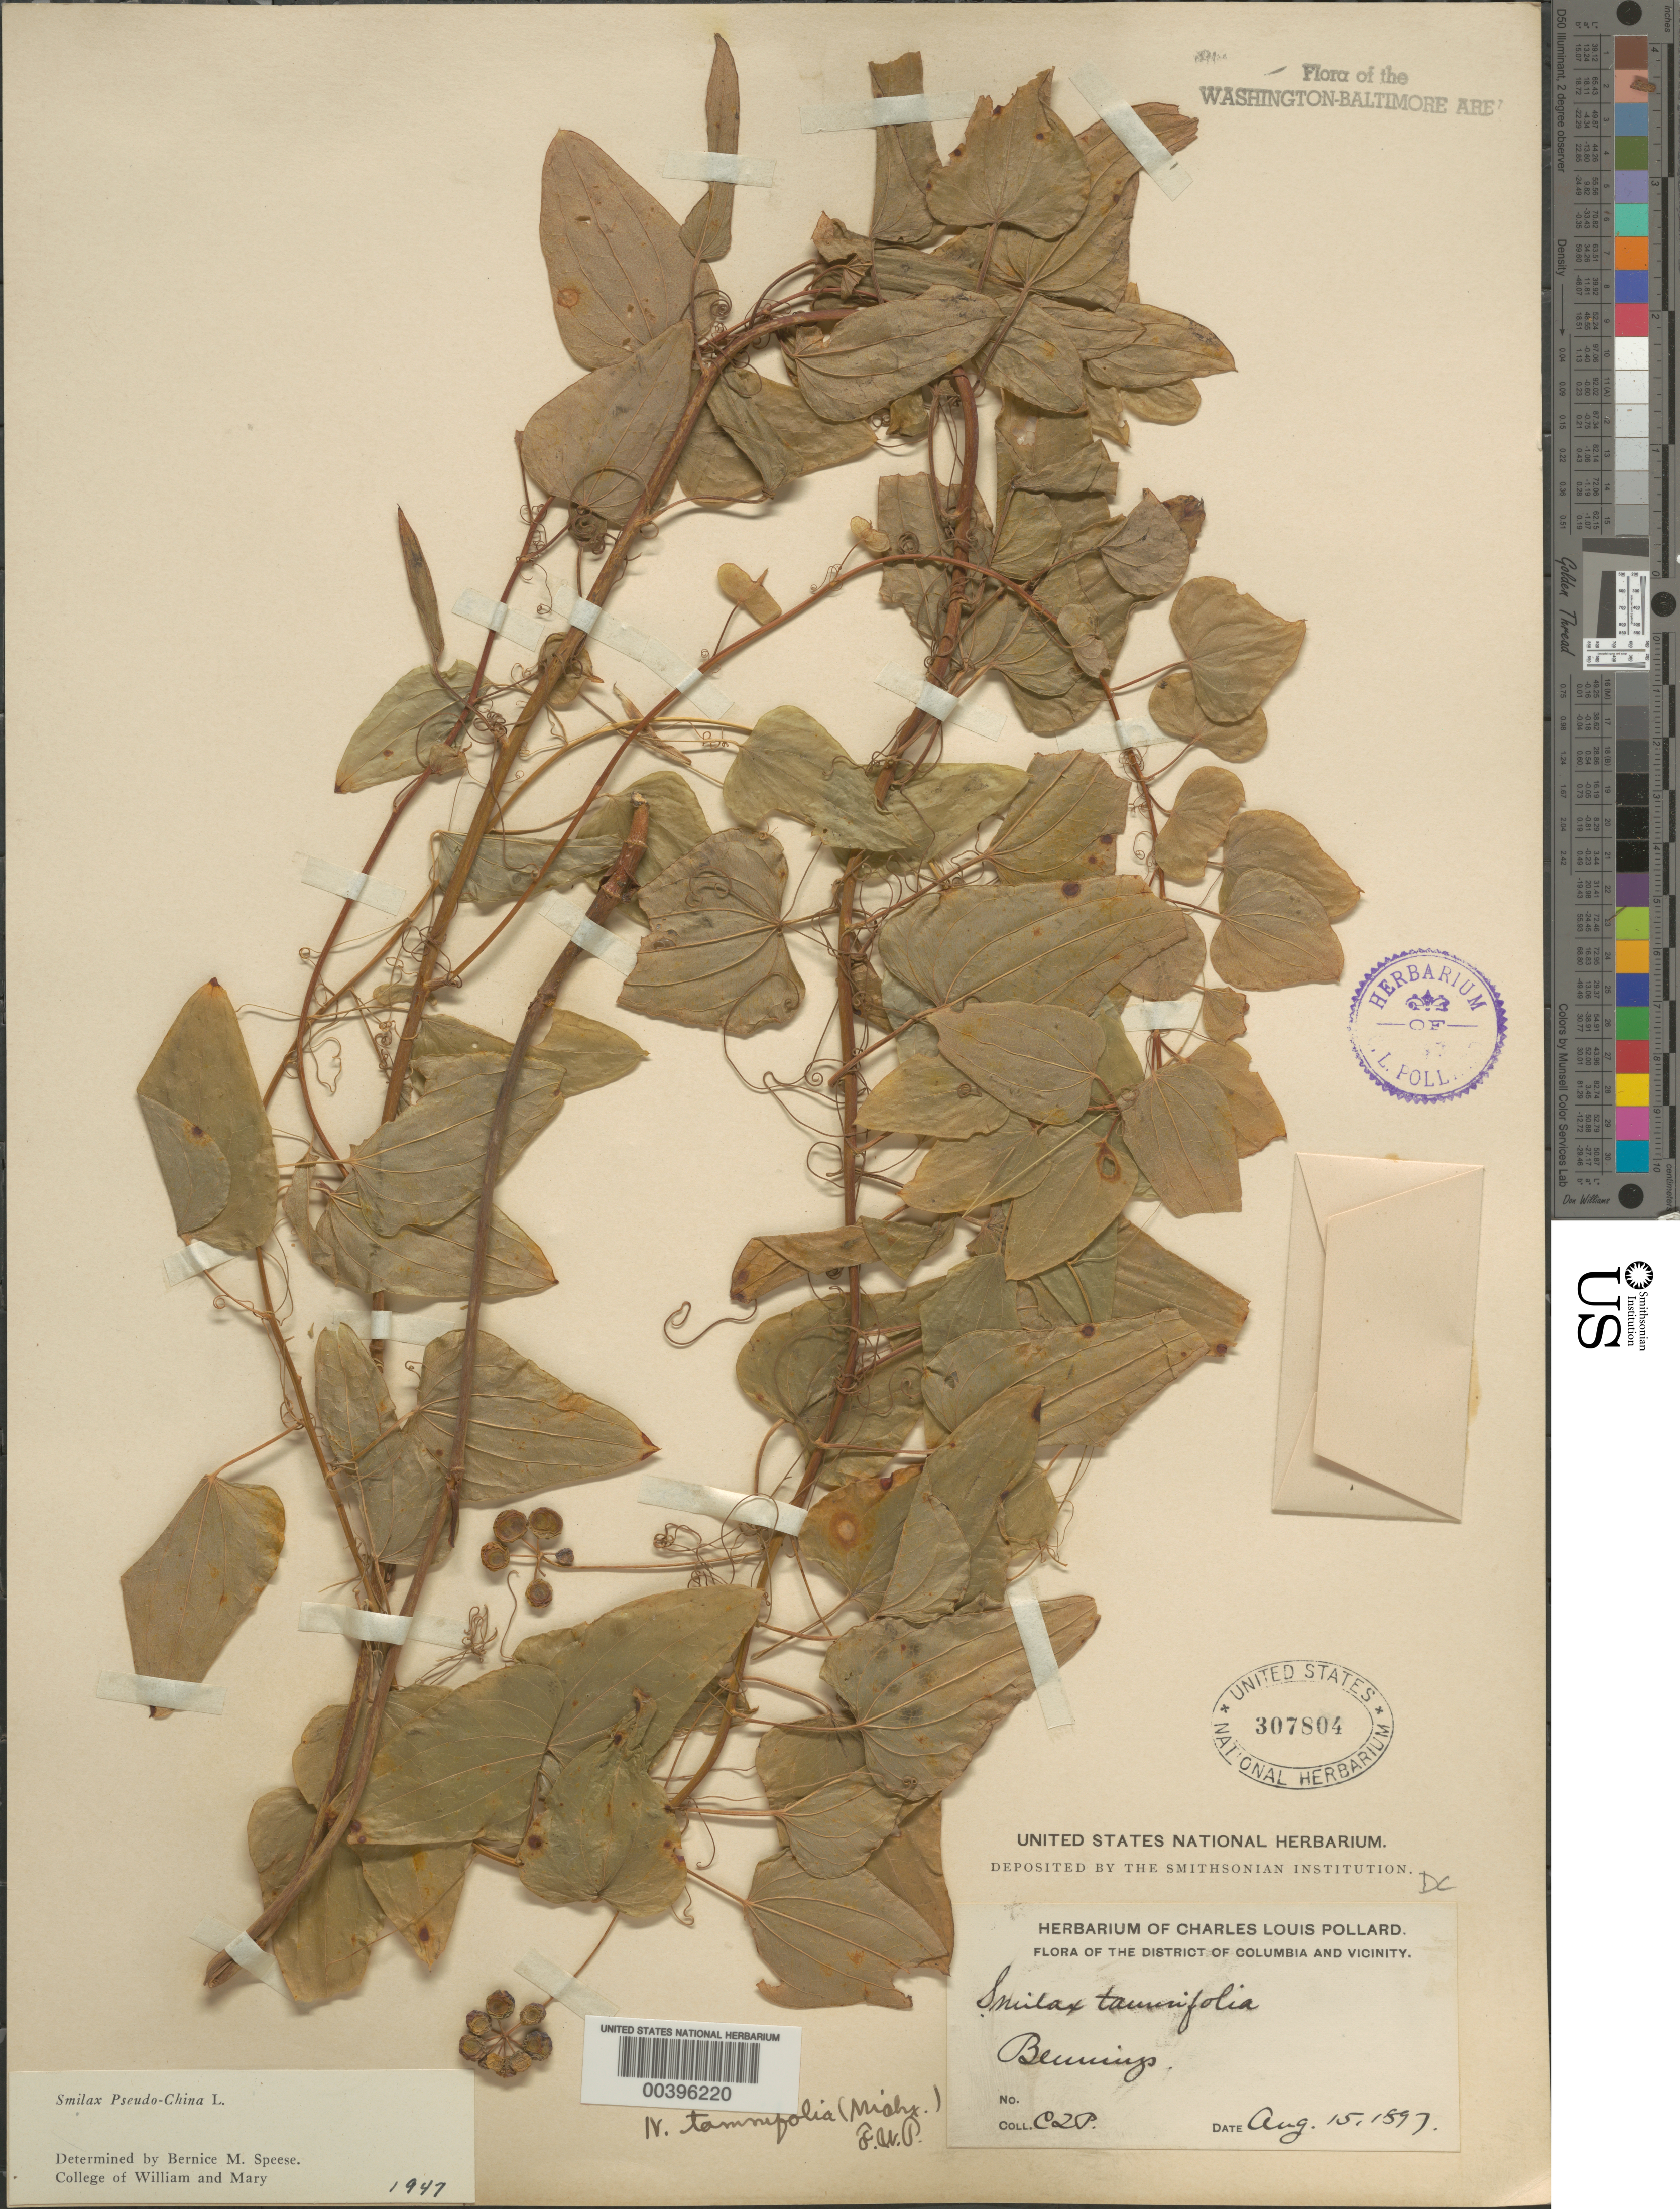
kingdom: Plantae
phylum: Tracheophyta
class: Liliopsida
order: Liliales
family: Smilacaceae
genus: Smilax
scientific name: Smilax pseudochina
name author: L.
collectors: C. L. Pollard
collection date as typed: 15 Aug 1897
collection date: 1897-08-15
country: United States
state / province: District of Columbia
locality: Bennings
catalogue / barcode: US 307804